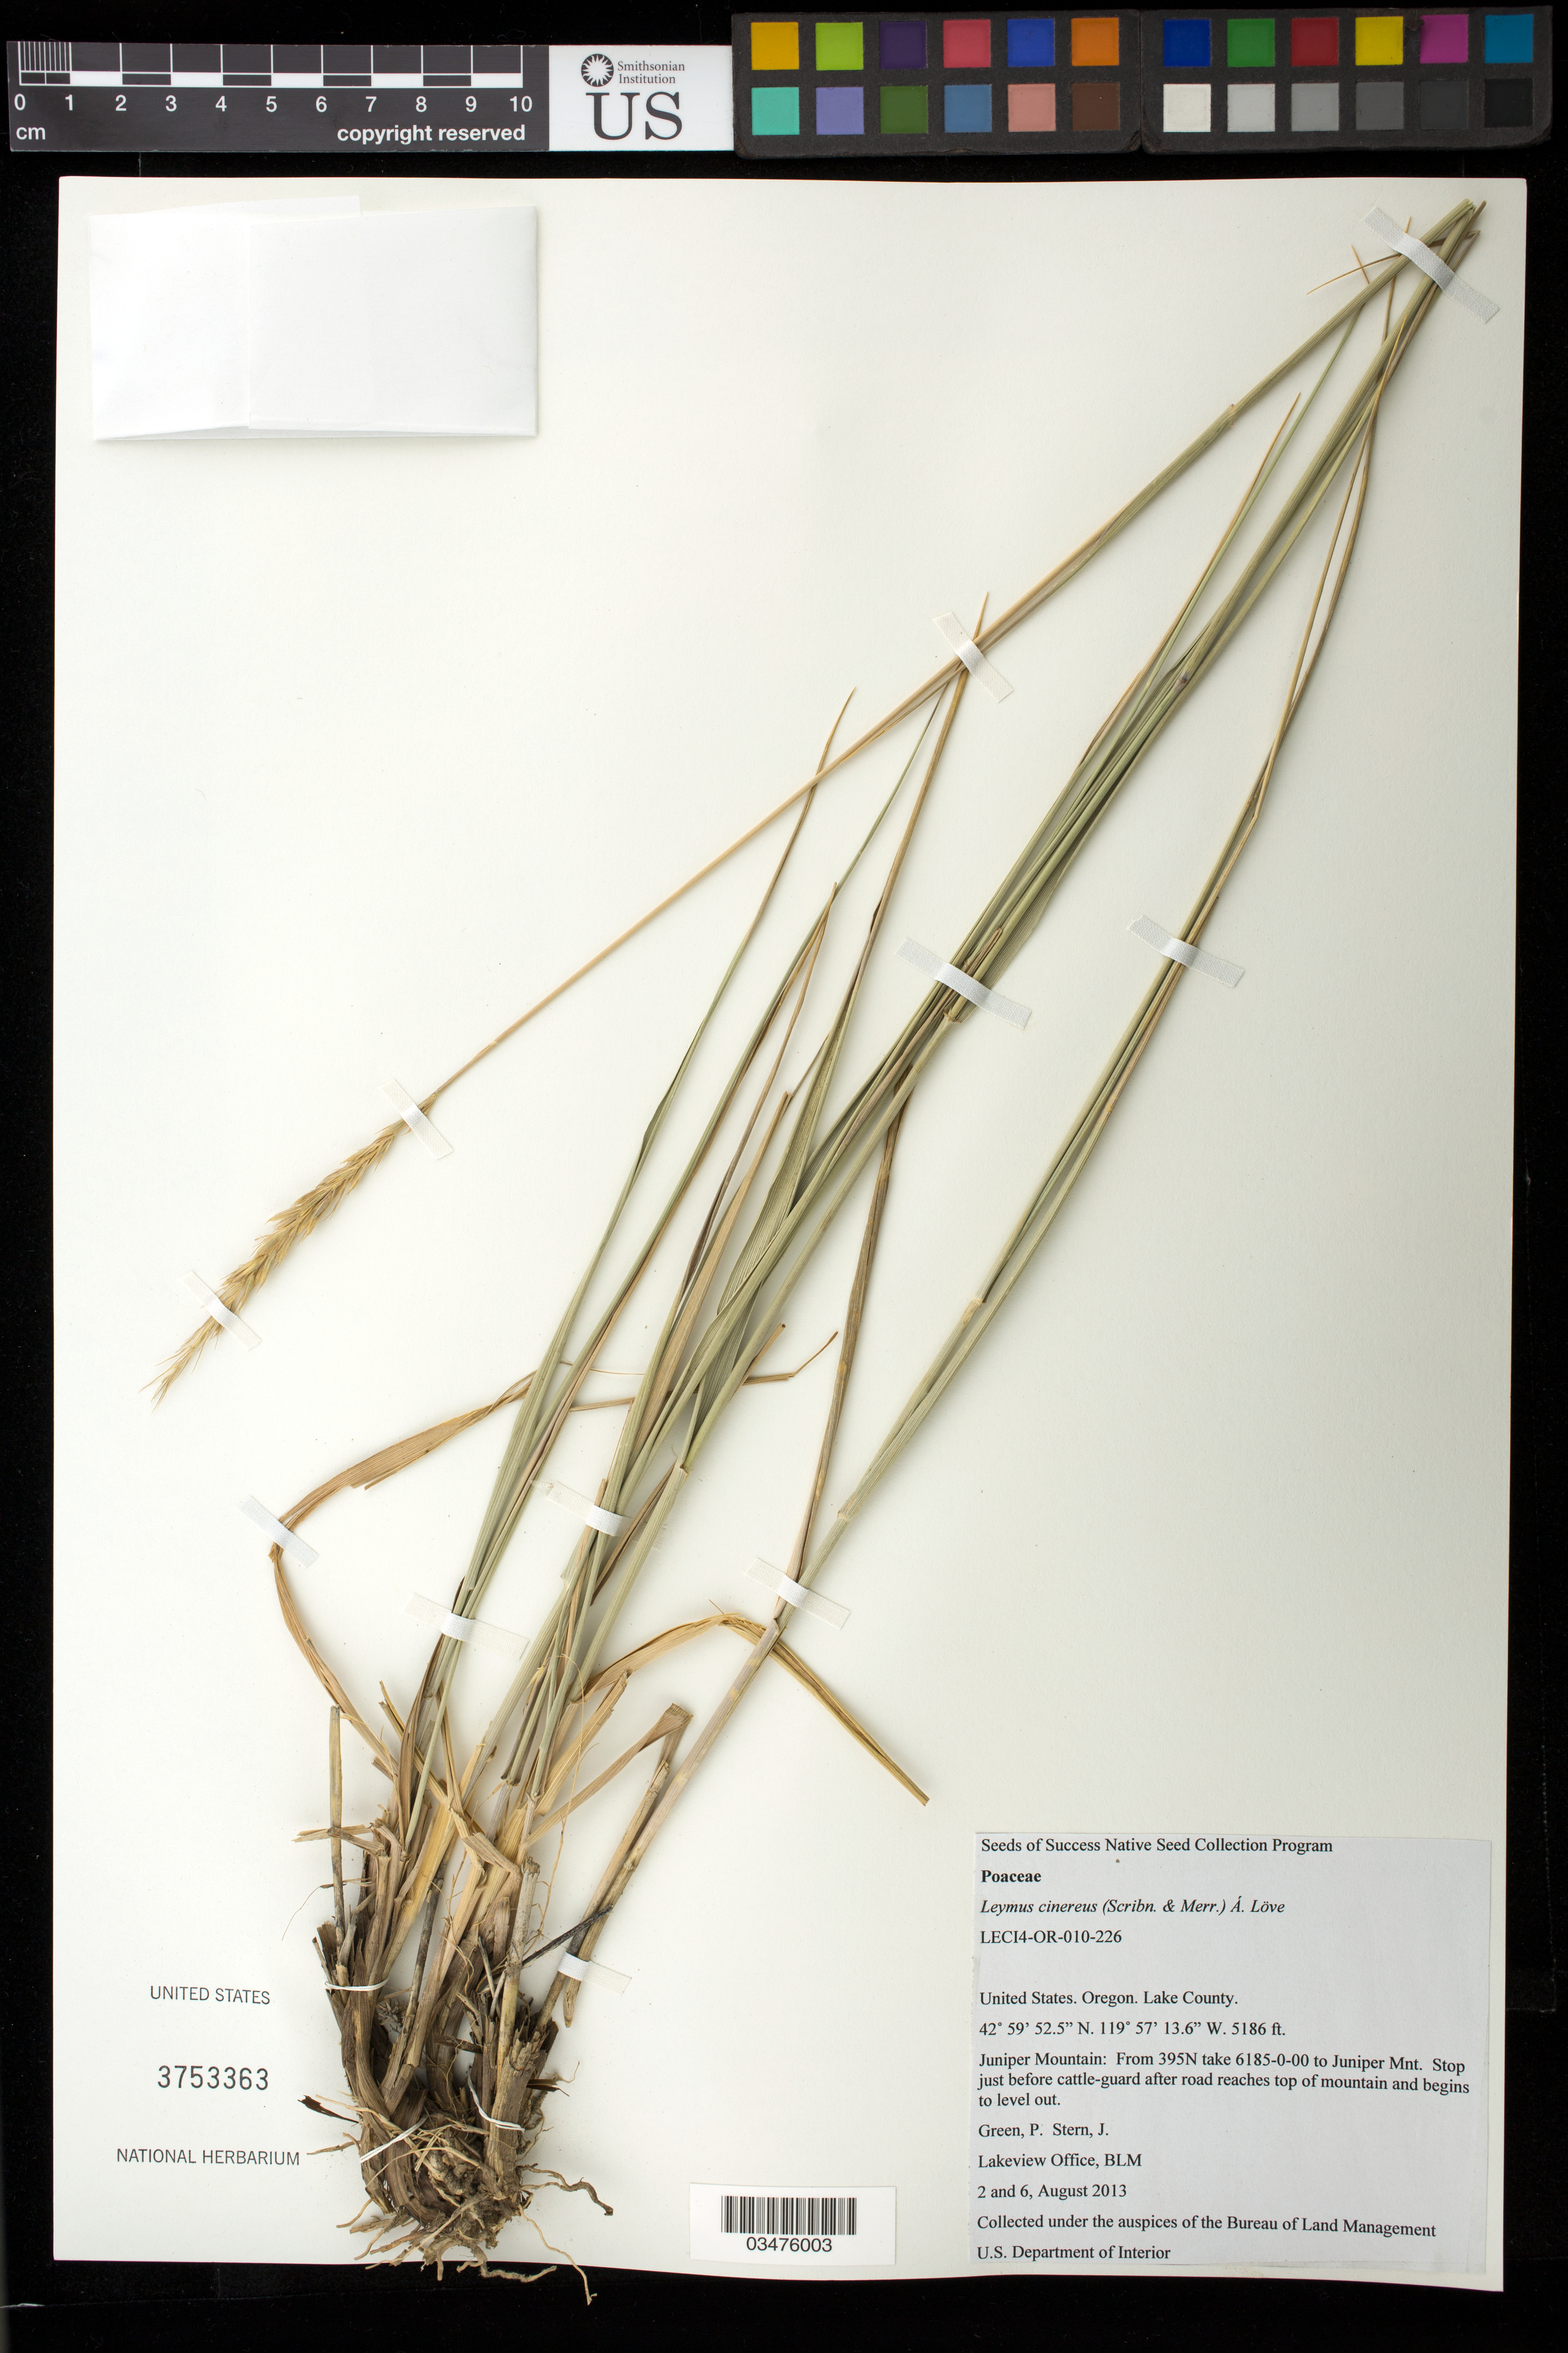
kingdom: Plantae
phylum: Tracheophyta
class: Liliopsida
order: Poales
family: Poaceae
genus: Leymus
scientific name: Leymus cinereus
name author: (Scribn. & Merr.) Á. Löve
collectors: P. Green & J. Stern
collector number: LECI4-OR010-226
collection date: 2013-08-02,2013-08-06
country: United States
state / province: Oregon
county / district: Lake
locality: Juniper Mtn.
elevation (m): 1581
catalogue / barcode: US 3753363